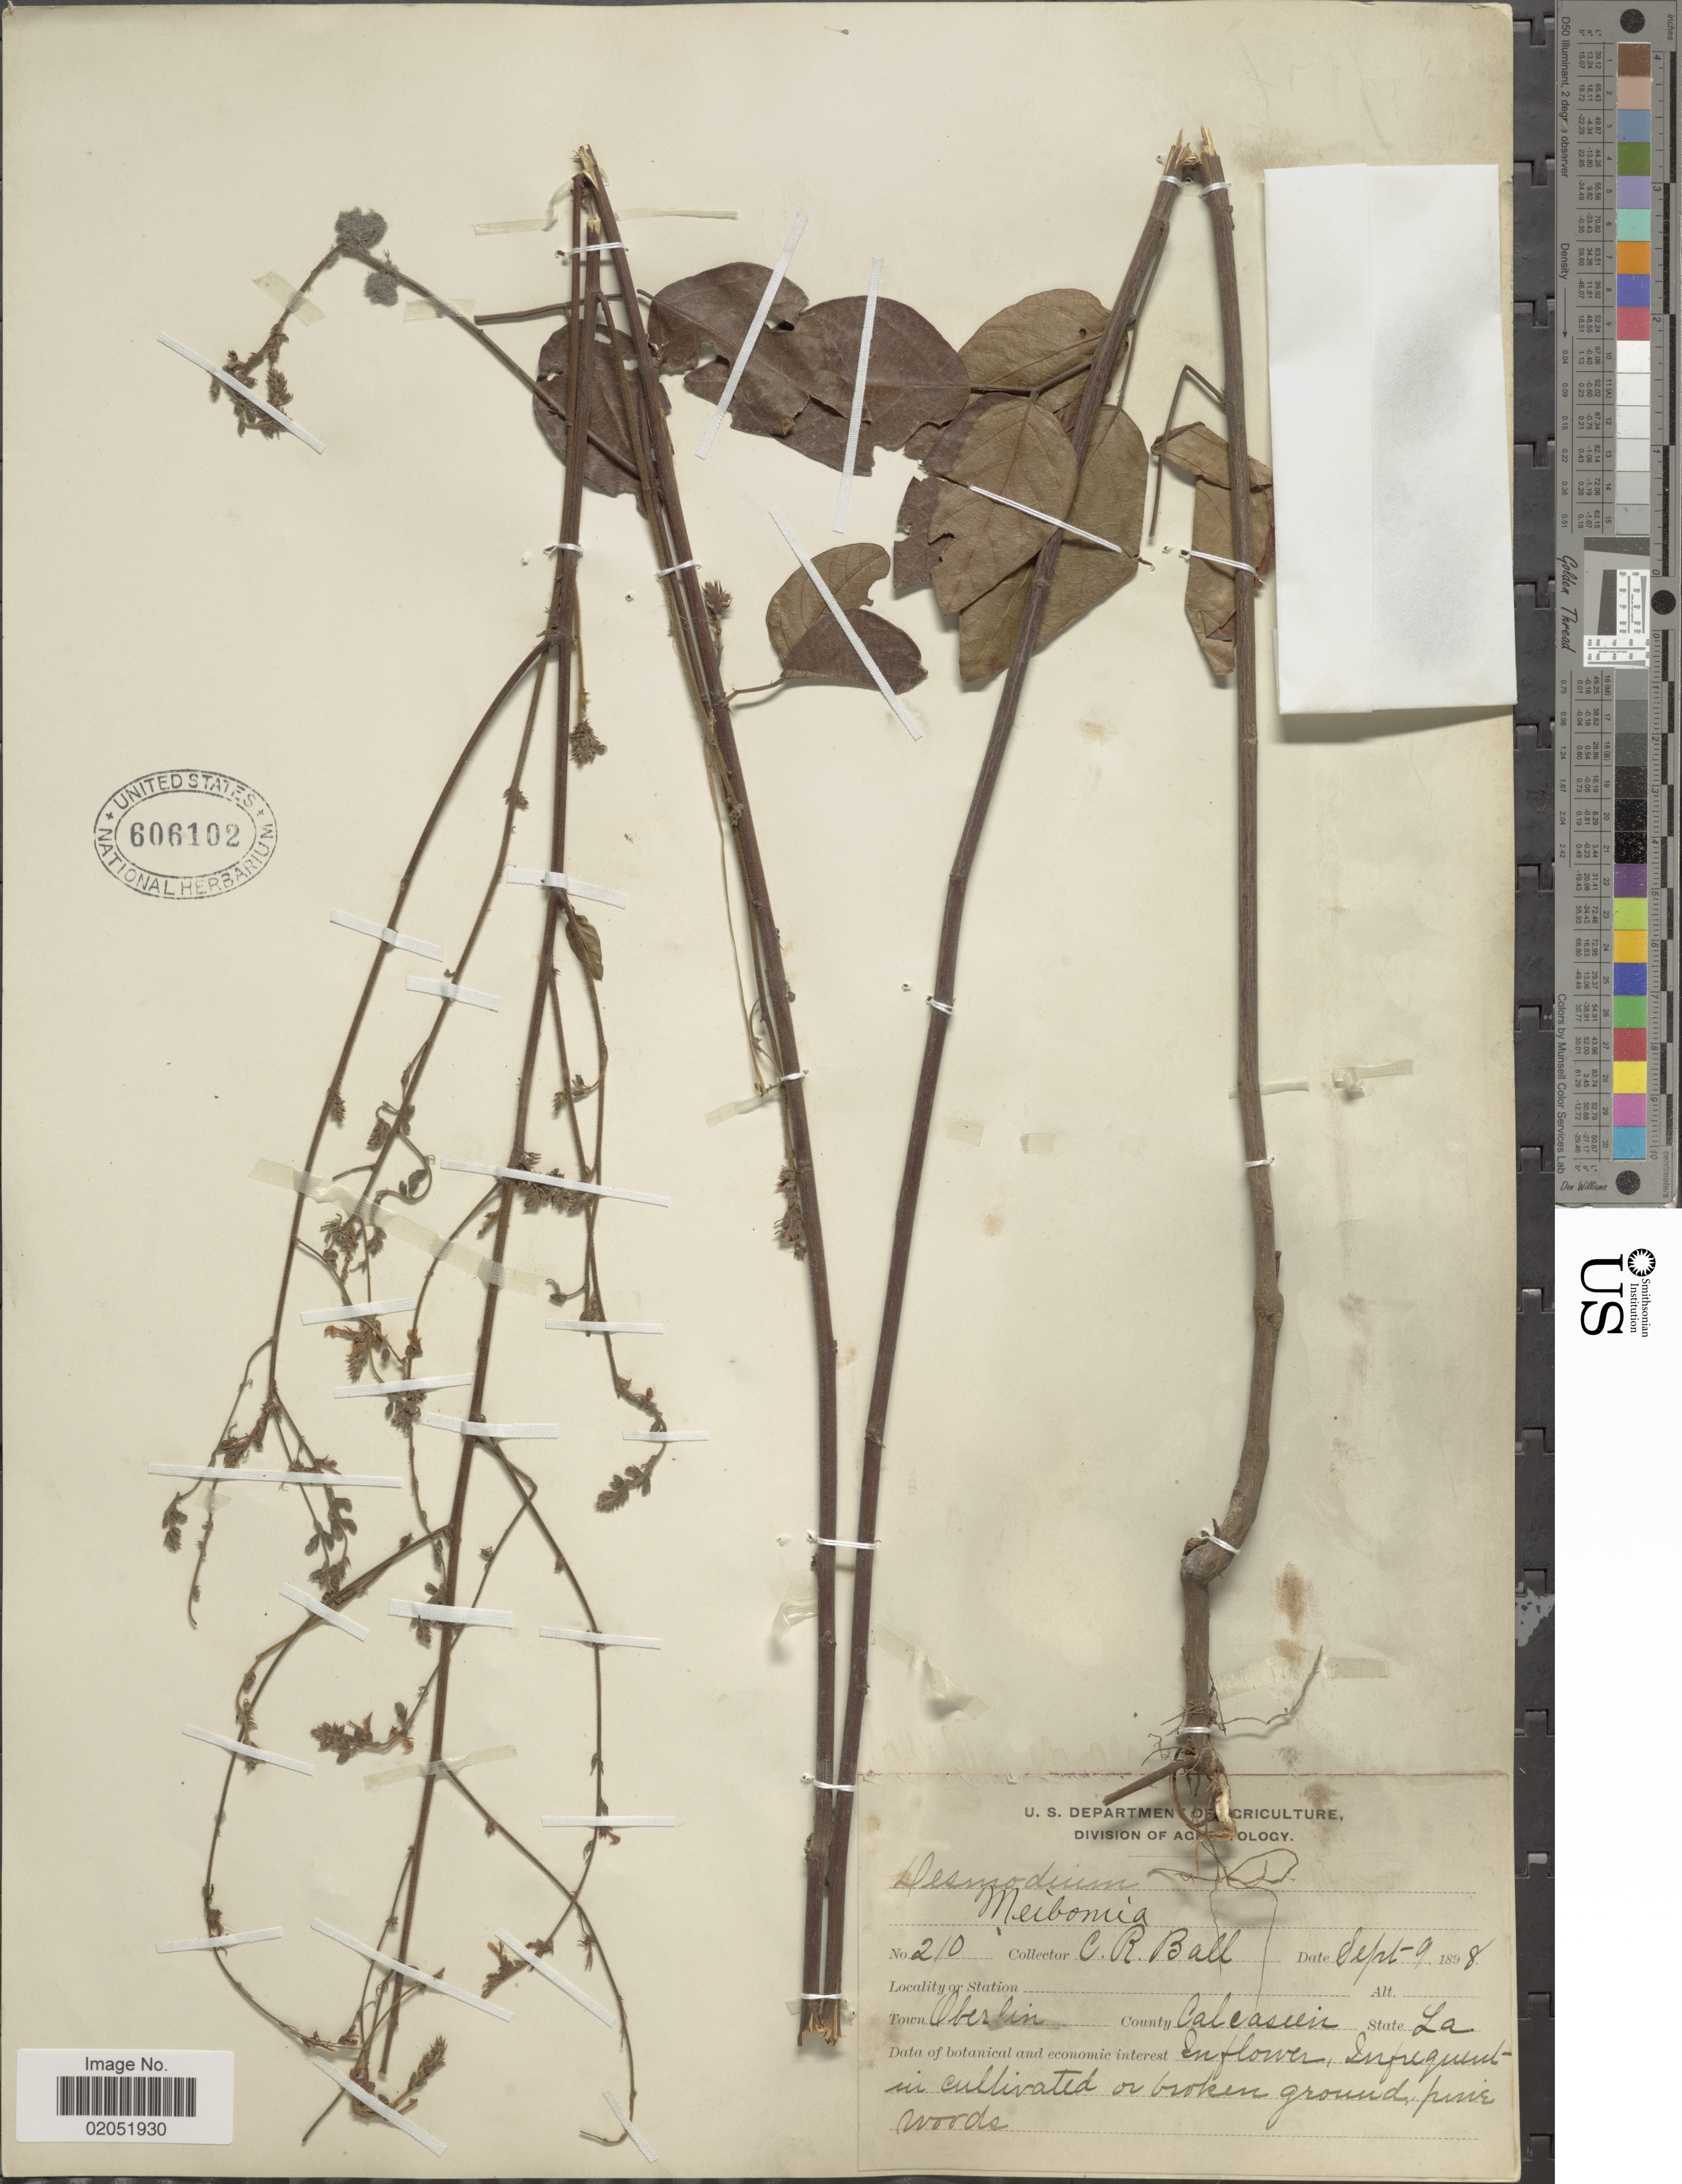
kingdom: Plantae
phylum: Tracheophyta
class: Magnoliopsida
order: Fabales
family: Fabaceae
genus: Desmodium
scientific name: Desmodium sp.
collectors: C. R. Ball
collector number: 210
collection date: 1898-09-09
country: United States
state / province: Louisiana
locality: Town Oberlin, County Calcasieu, State La.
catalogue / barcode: US 606102